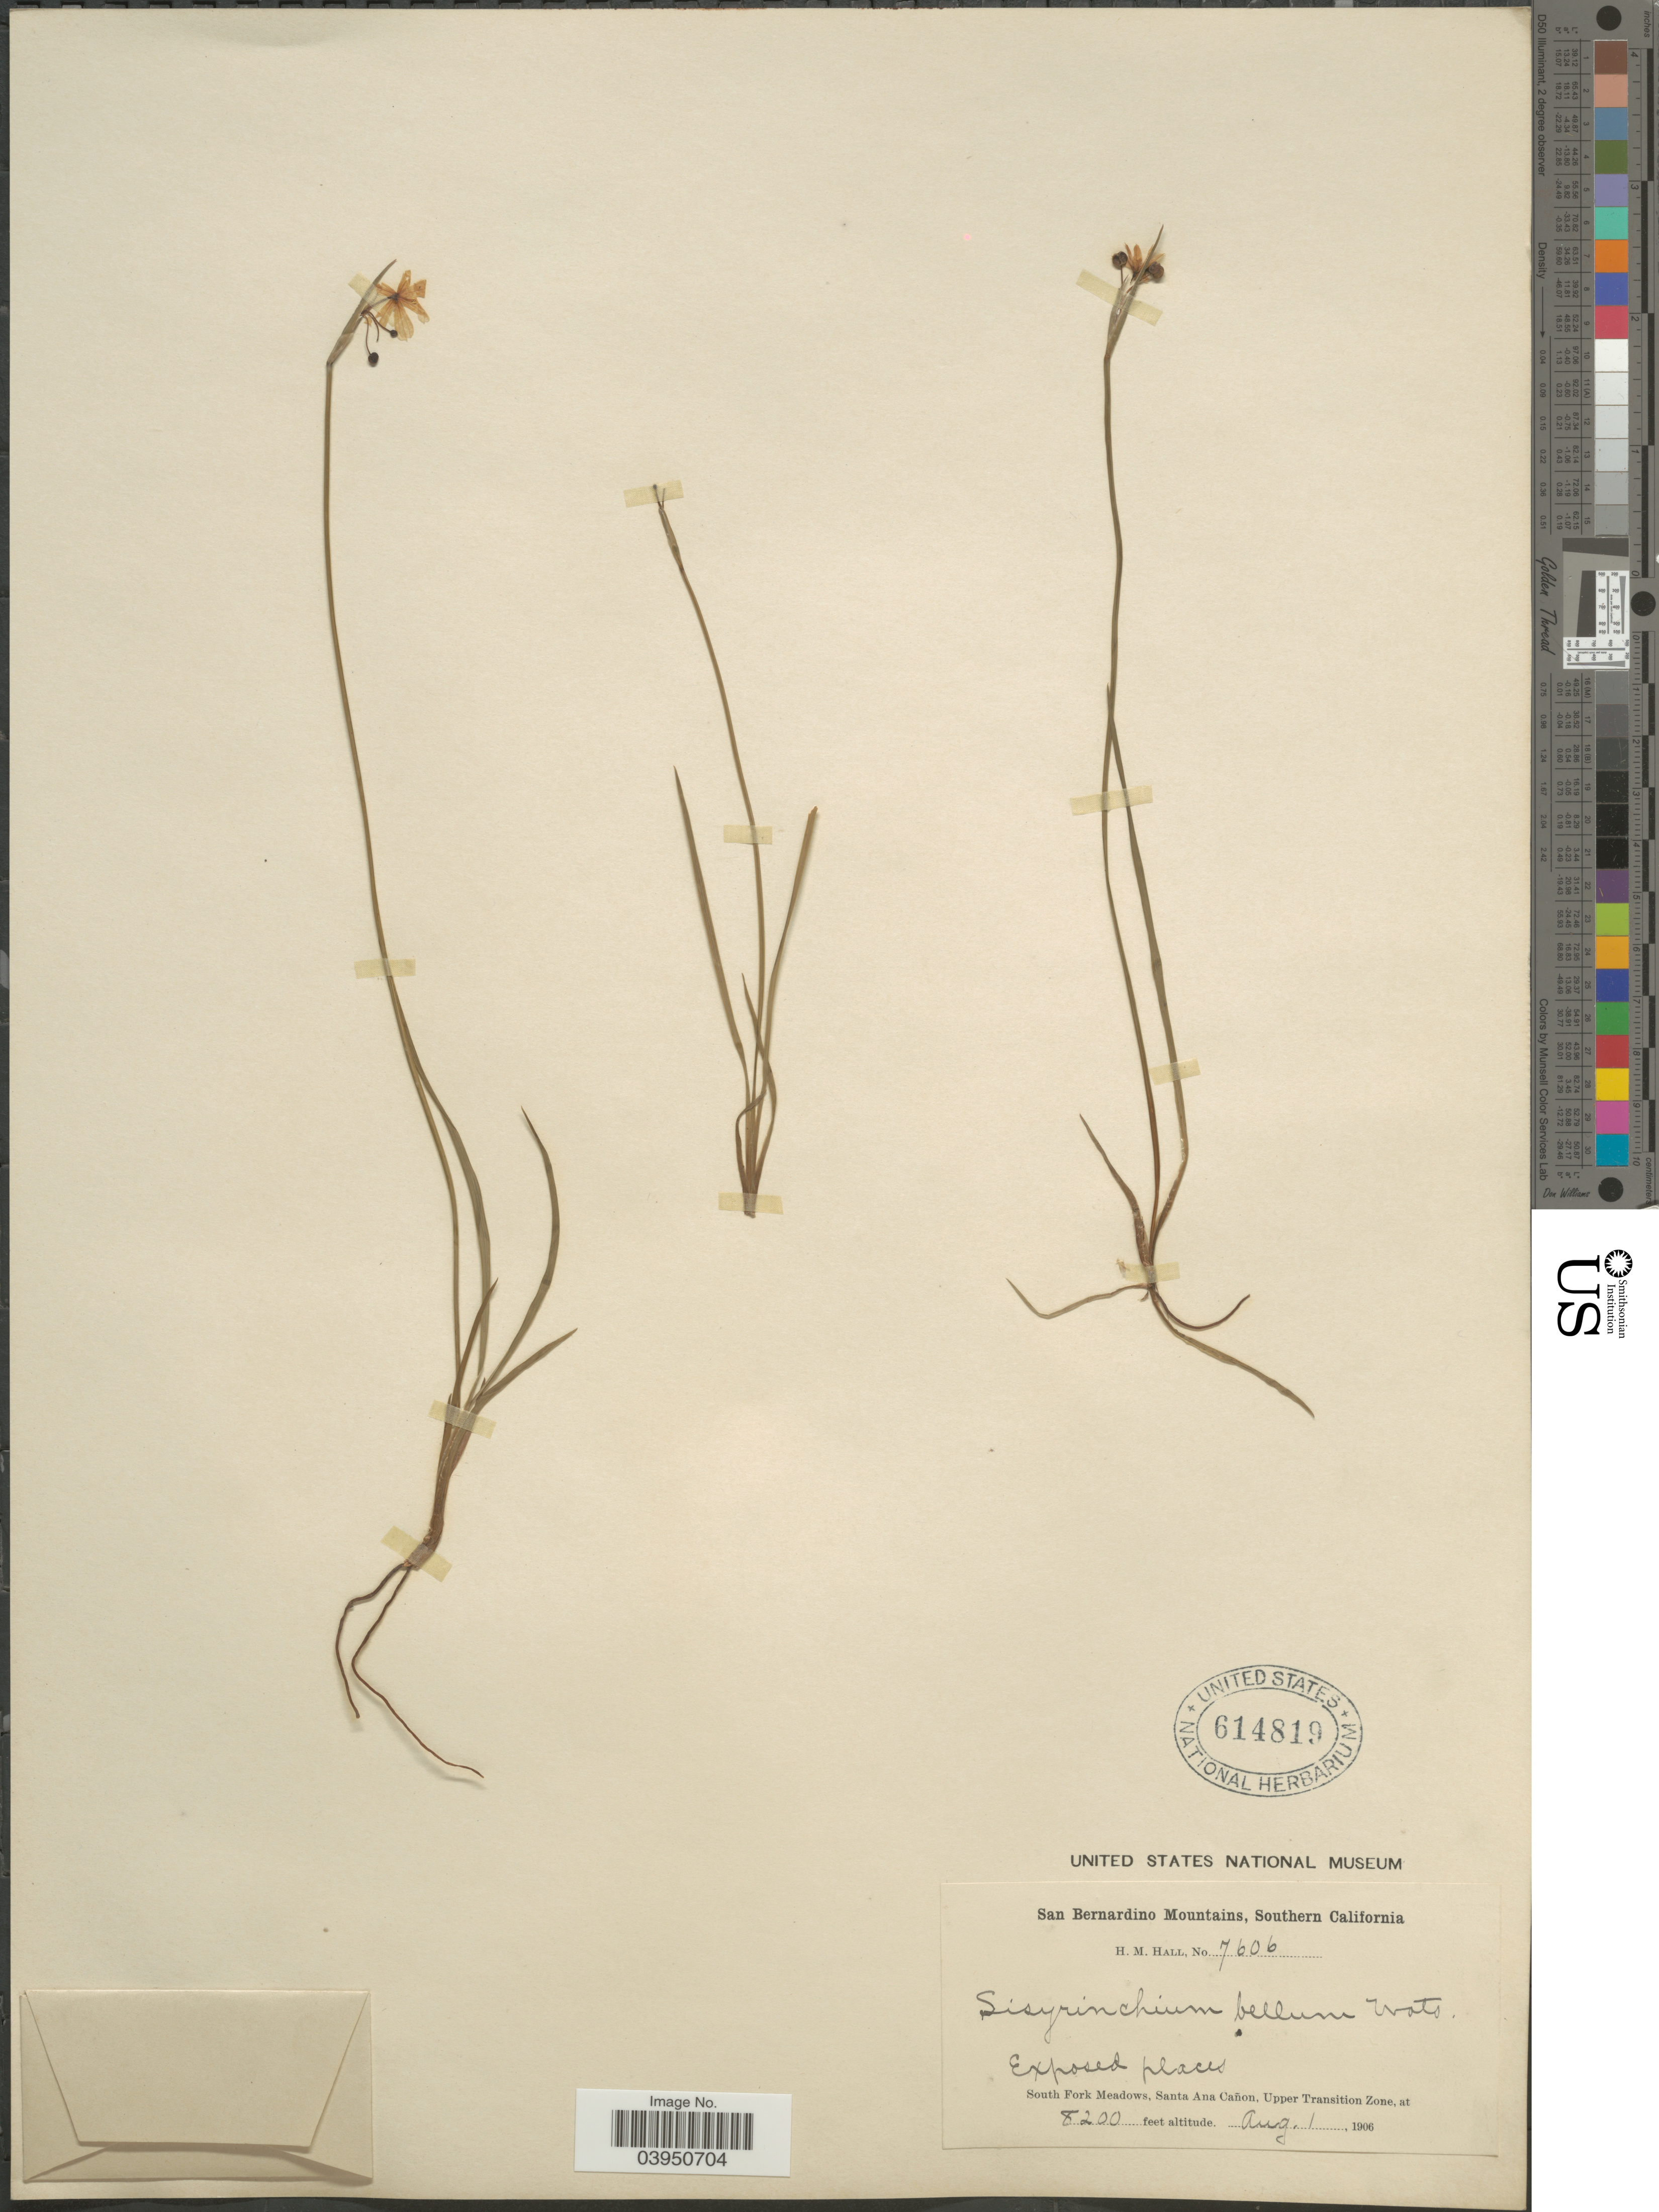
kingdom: Plantae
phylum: Tracheophyta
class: Liliopsida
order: Asparagales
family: Iridaceae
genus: Sisyrinchium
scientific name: Sisyrinchium bellum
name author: S. Watson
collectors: H. M. Hall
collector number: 7606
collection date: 1906-08-01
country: United States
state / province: California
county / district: San Bernardino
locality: San Bernardino Mountains, Southern California. South Fork Meadows, Santa Ana Cañon, Upper Transition Zone.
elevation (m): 2499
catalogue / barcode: US 614819